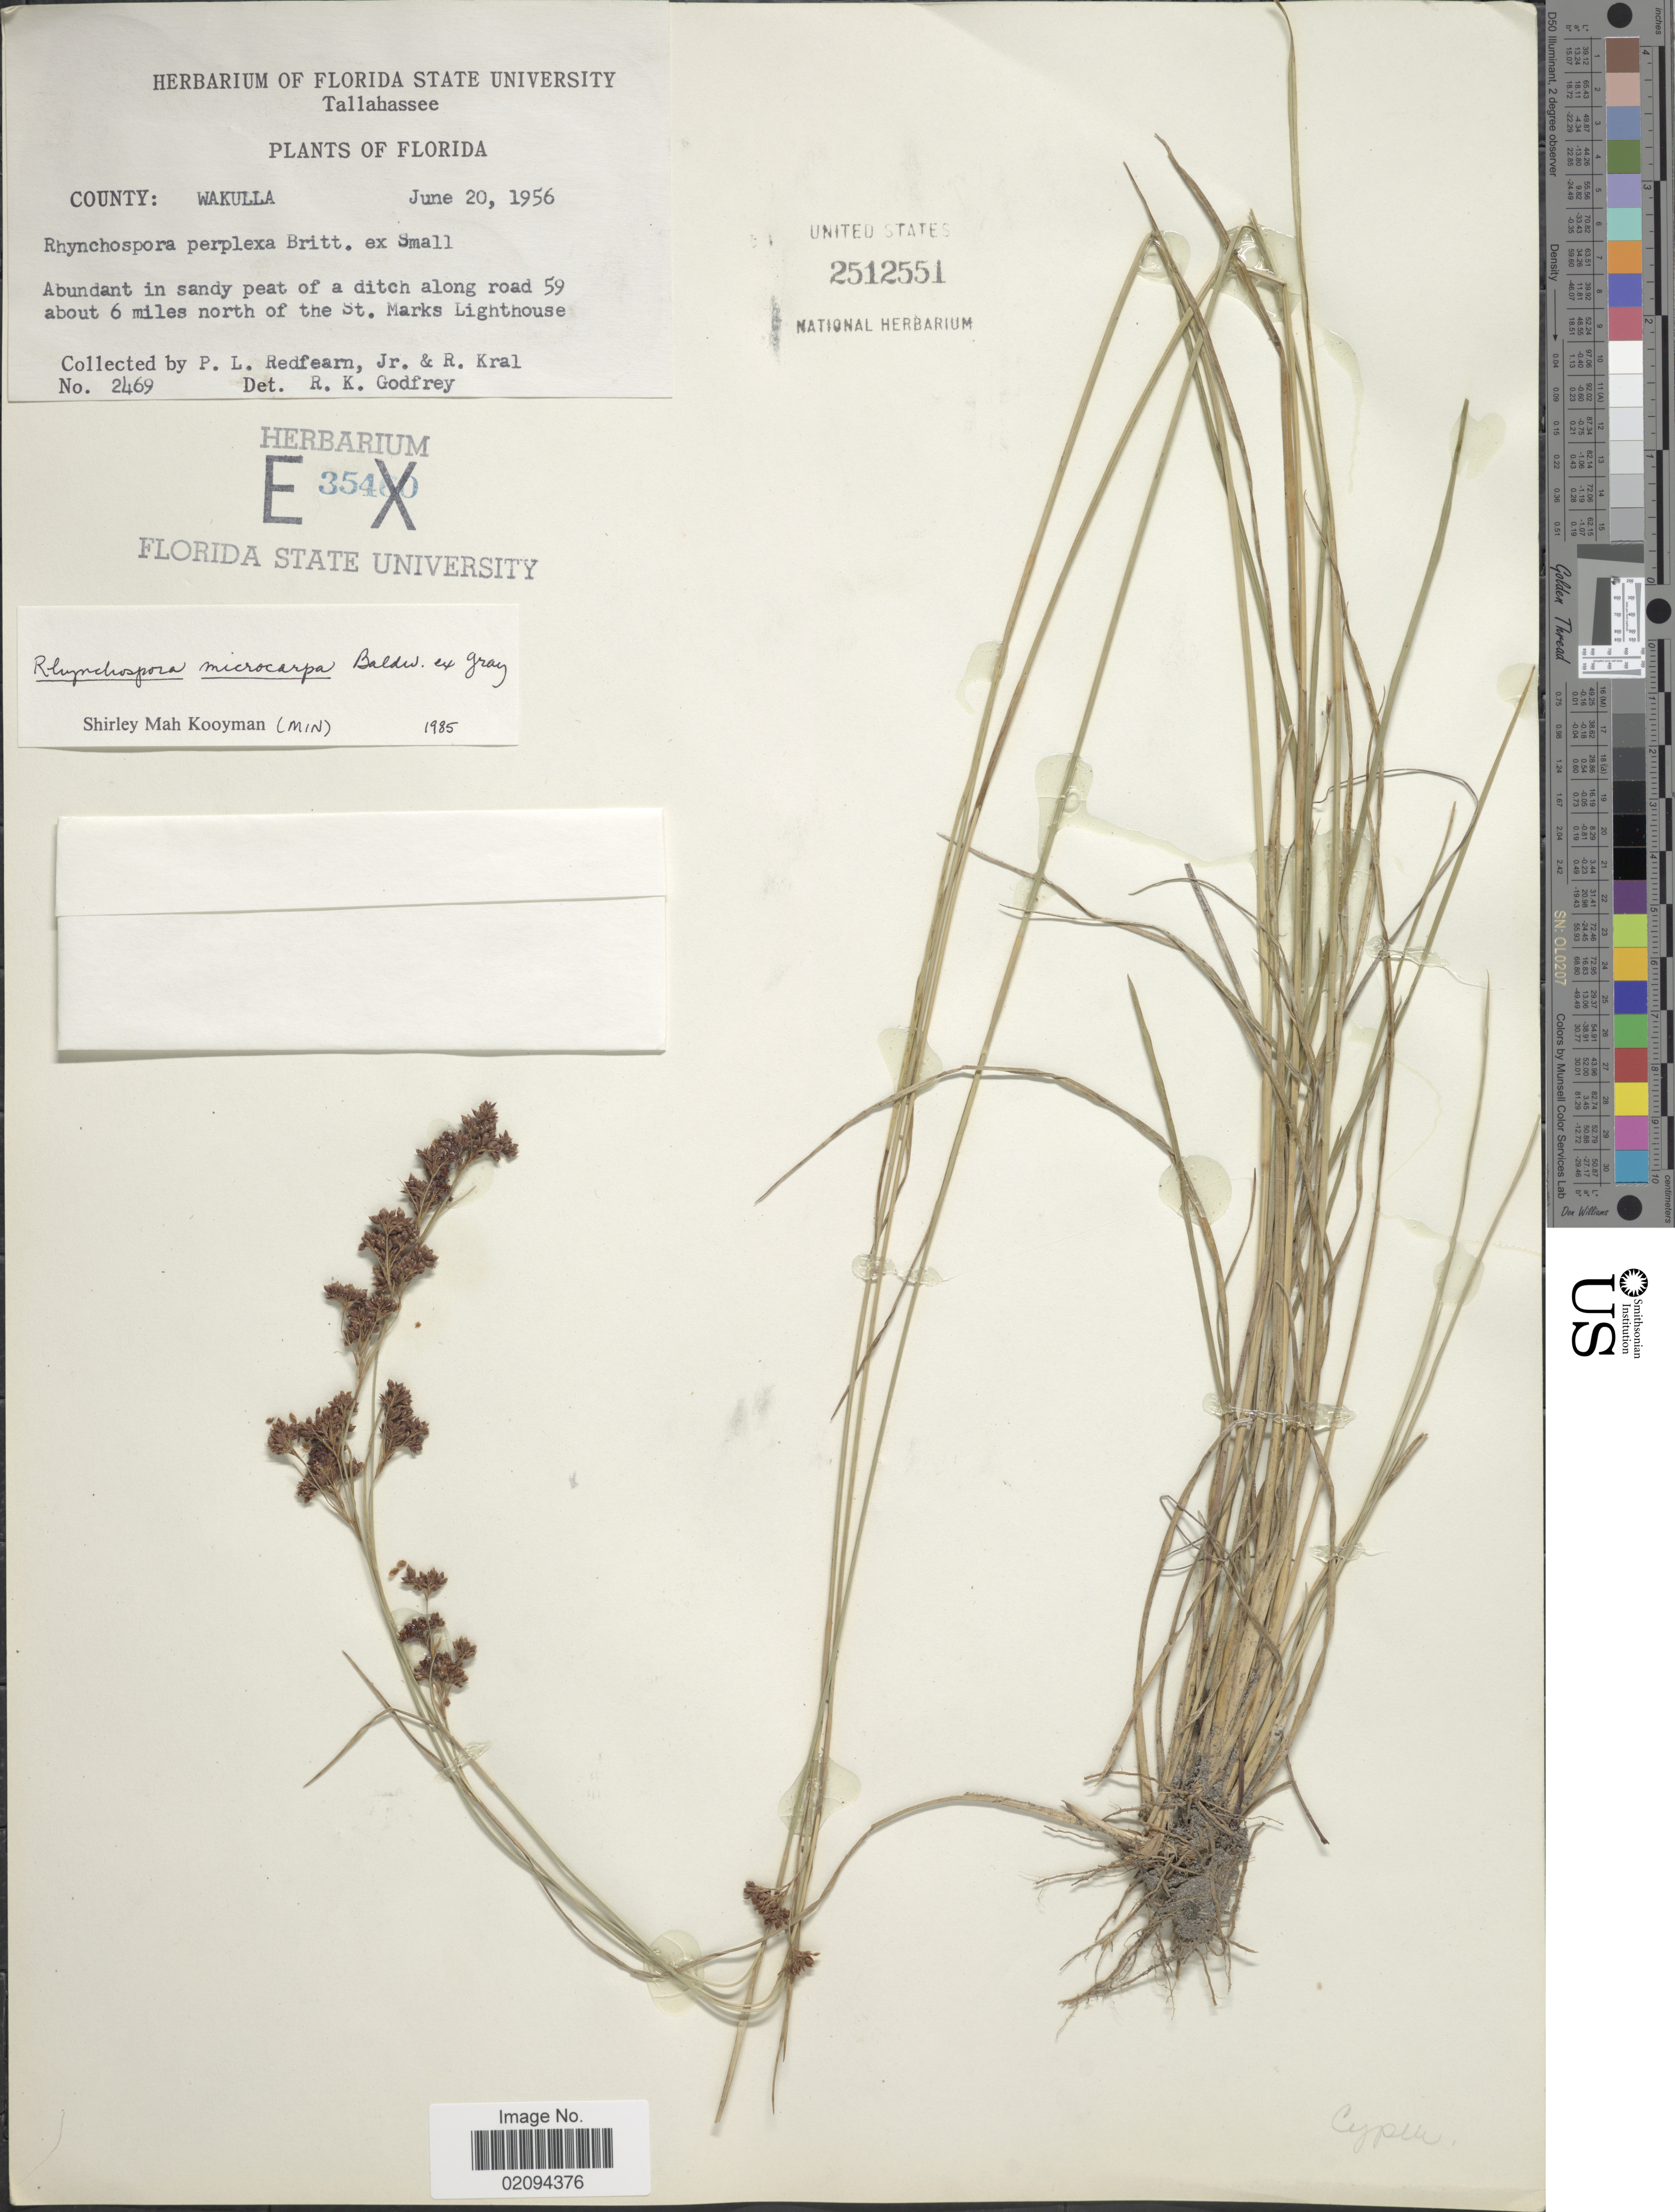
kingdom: Plantae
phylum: Tracheophyta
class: Liliopsida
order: Poales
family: Cyperaceae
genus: Rhynchospora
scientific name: Rhynchospora microcarpa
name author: Baldwin ex A. Gray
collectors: P. L. Redfearn Jr. & R. Kral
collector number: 2469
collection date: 1956-06-20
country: United States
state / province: Florida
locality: County: Wakulla. Abundant in sandy peat of a ditch along road 59 about 6 miles north of the St. Marks Lighthouse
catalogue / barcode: US 2512551